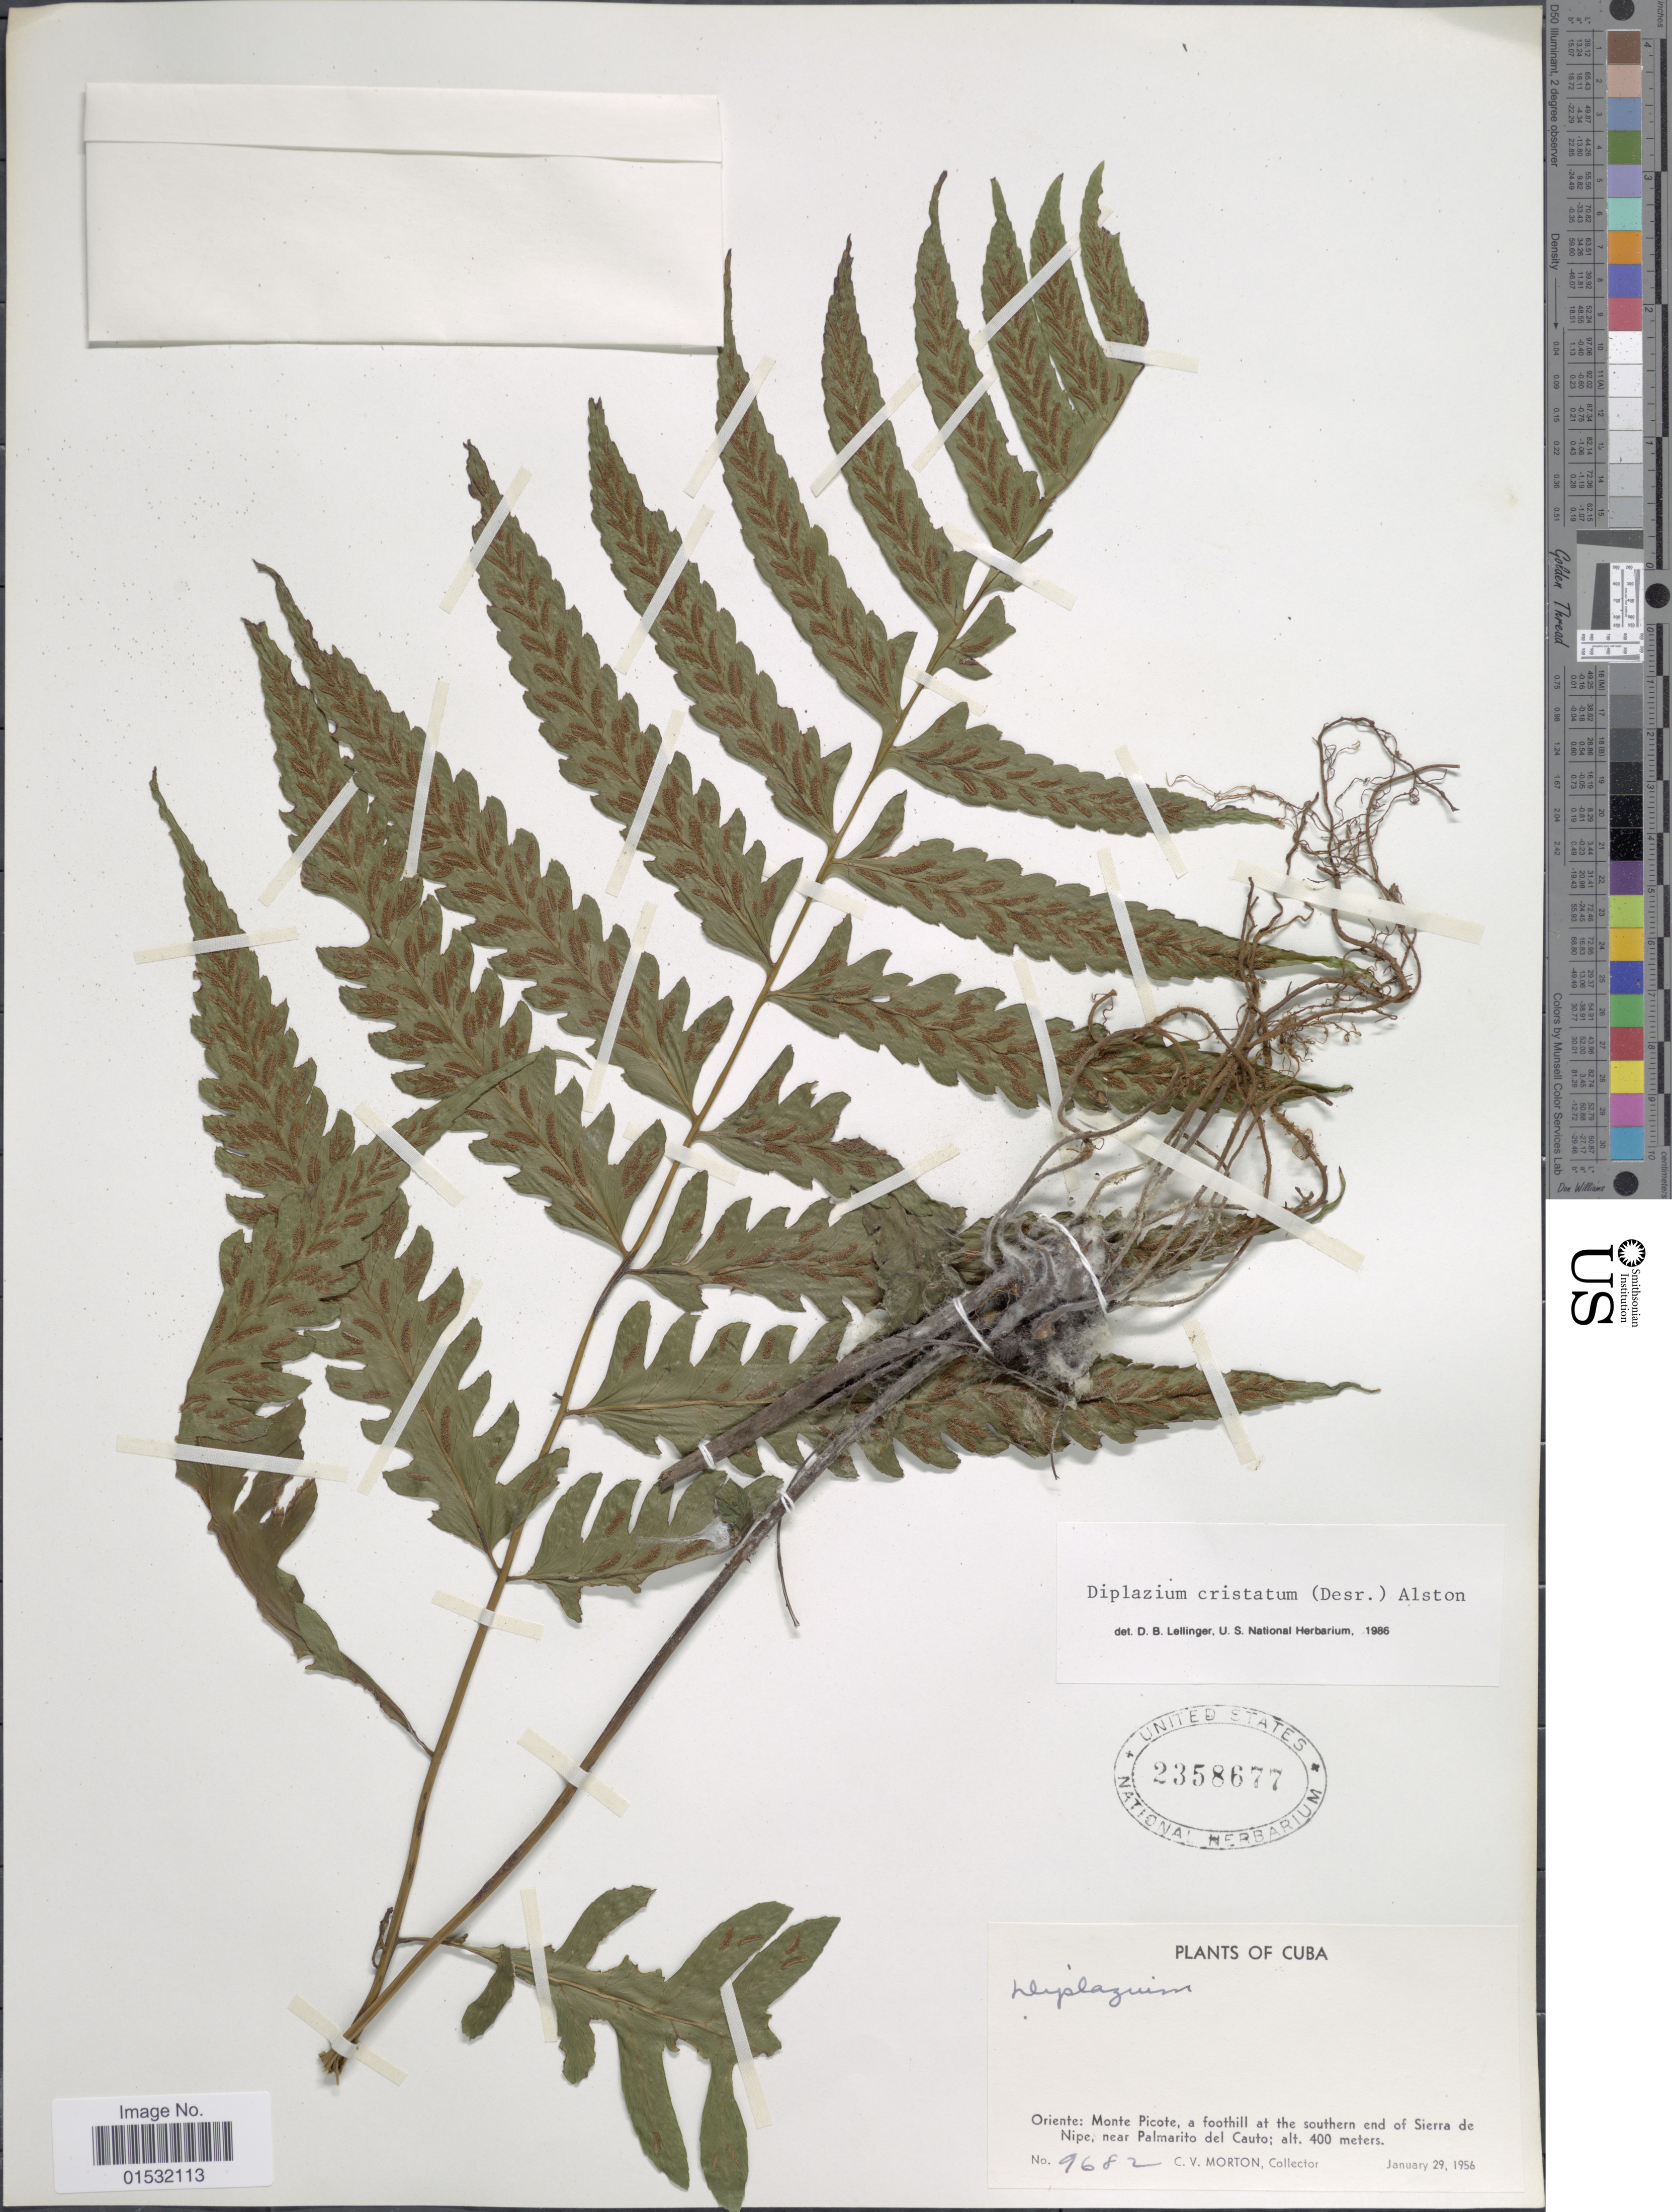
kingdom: Plantae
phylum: Tracheophyta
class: Polypodiopsida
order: Polypodiales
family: Athyriaceae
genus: Diplazium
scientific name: Diplazium cristatum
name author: (Desr.) Alston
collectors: C. V. Morton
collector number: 9682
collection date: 1956-01-29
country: Cuba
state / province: Oriente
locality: Monte Picote, a foothill at the southern end of Sierra de Nipe, near Palmarito del Cauto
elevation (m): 400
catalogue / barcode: US 2358677